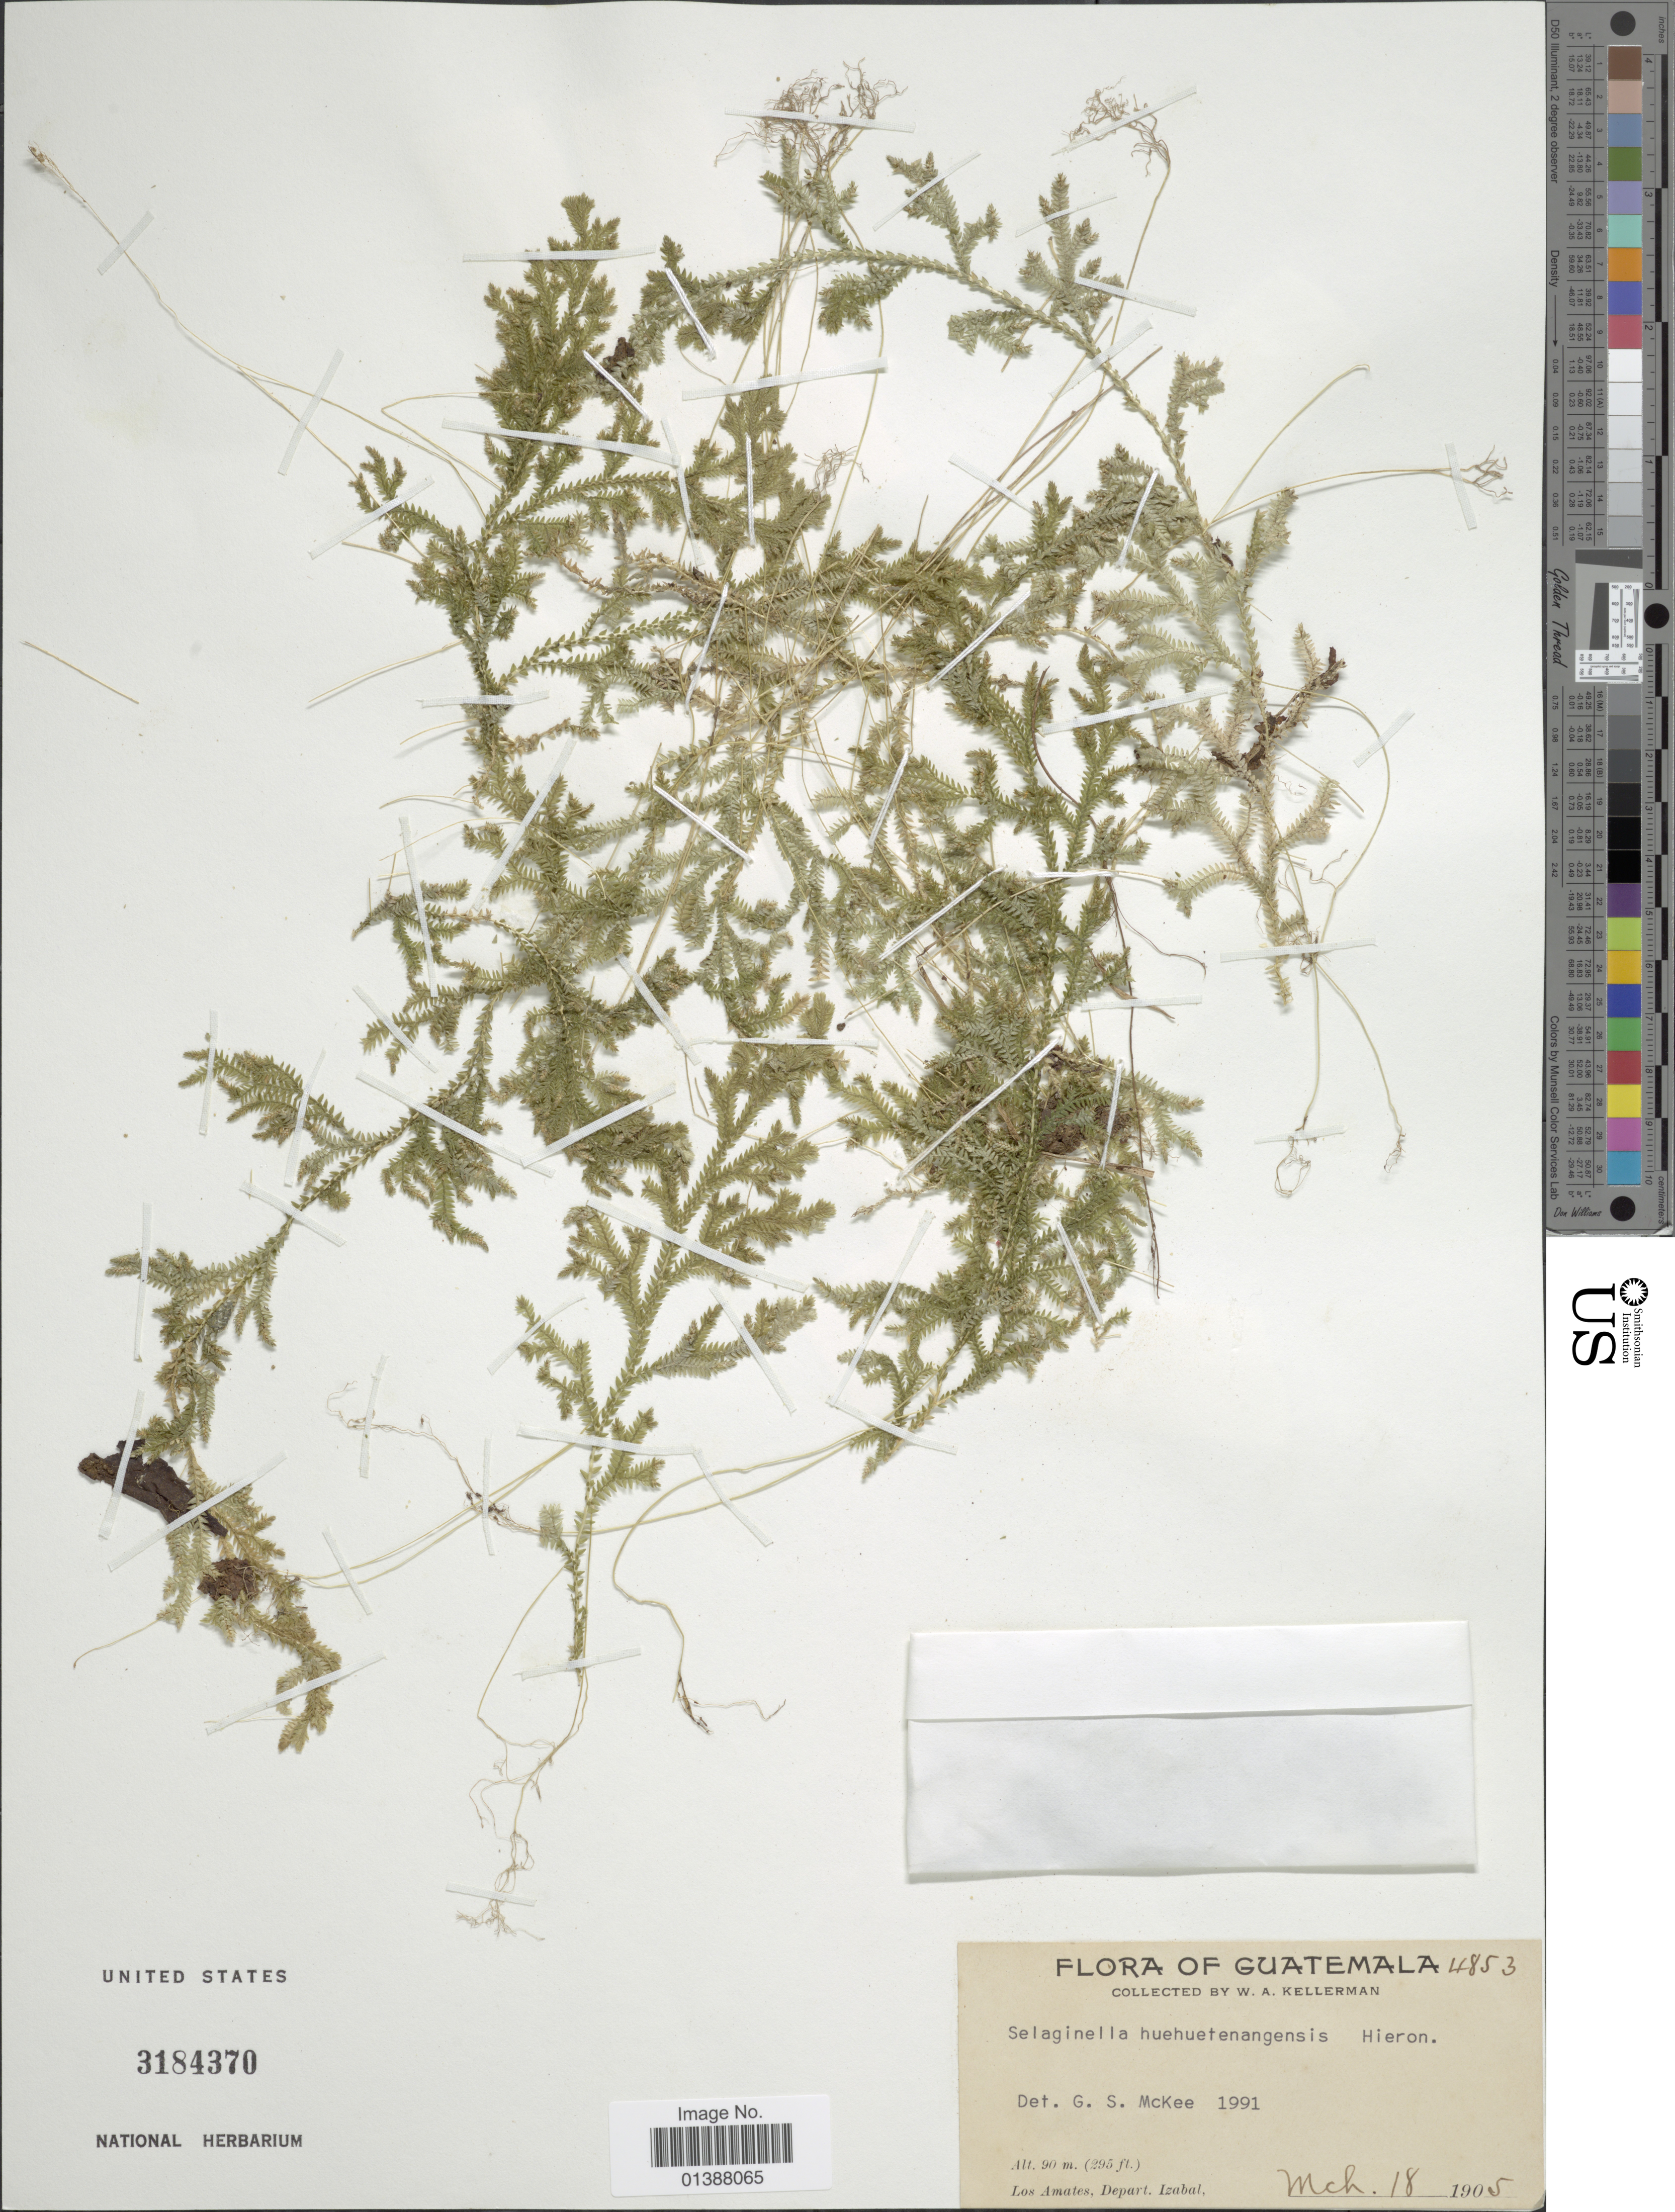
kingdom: Plantae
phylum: Tracheophyta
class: Lycopodiopsida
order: Selaginellales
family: Selaginellaceae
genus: Selaginella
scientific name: Selaginella huehuetenangensis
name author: Hieron.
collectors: W. Kellerman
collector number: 4853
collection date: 1905-03-18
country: Guatemala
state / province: Izabal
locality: Los Amates, Depart Izabal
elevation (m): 90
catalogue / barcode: US 3184370